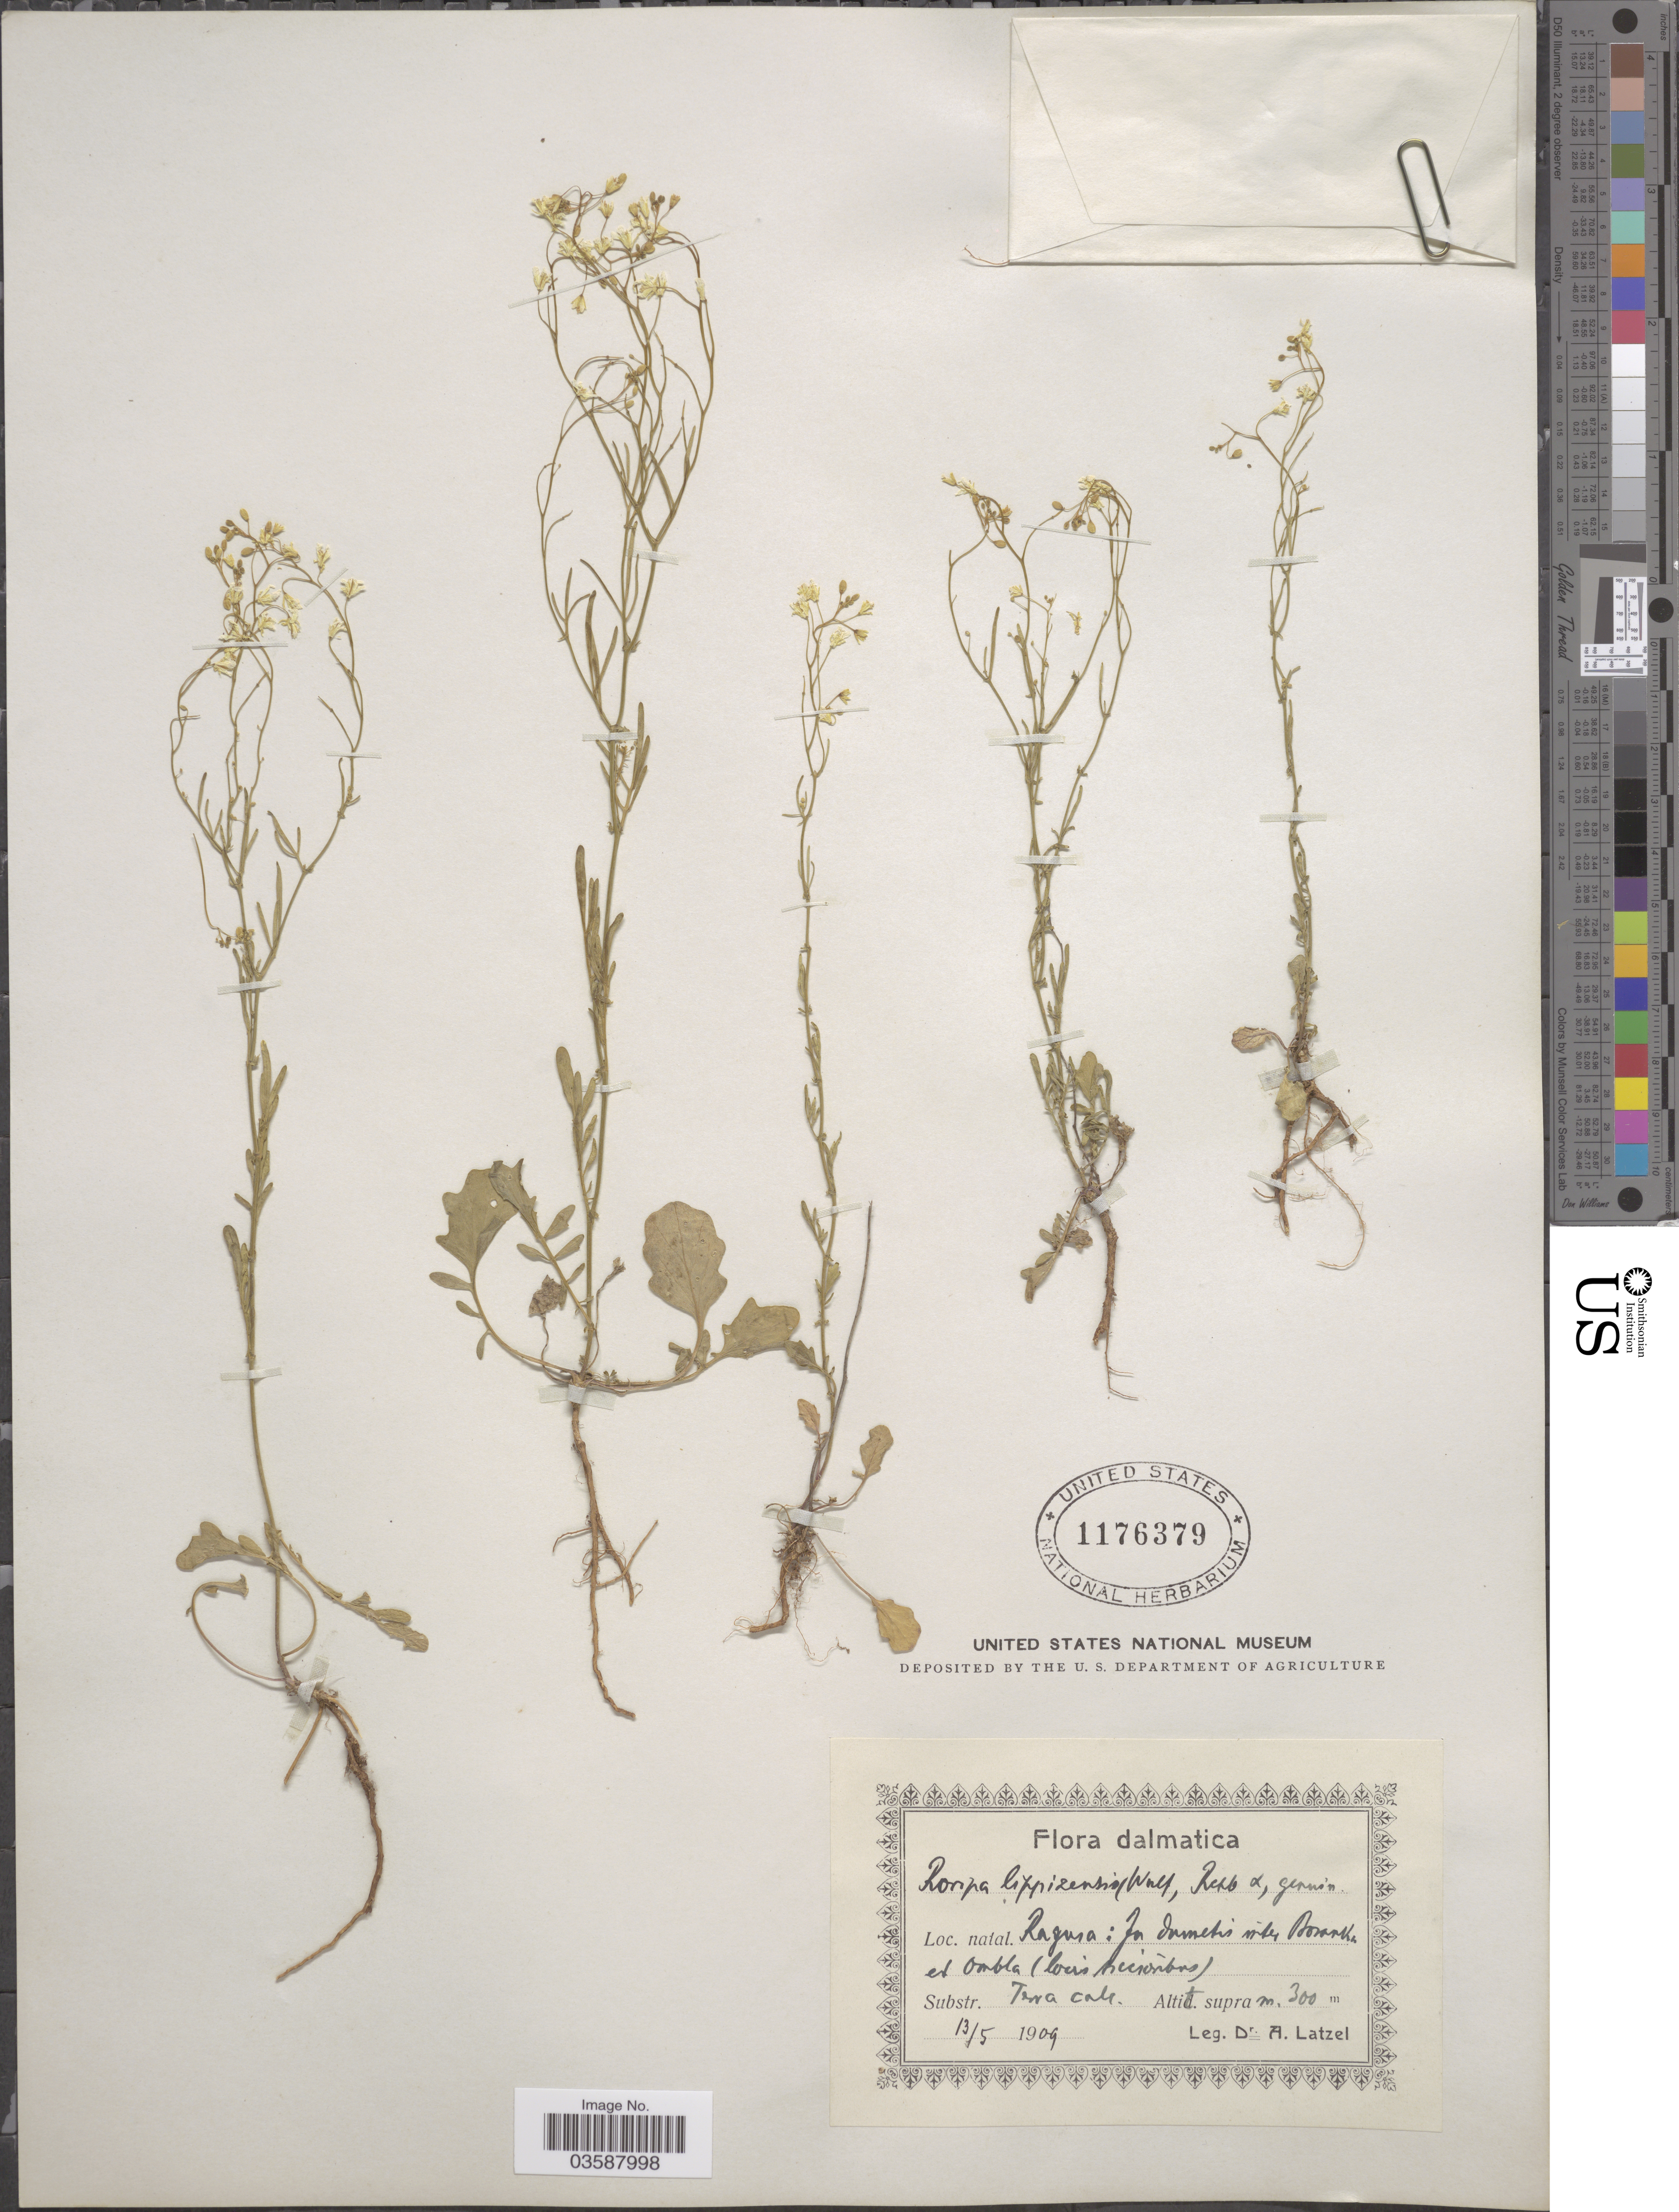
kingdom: Plantae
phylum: Tracheophyta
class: Magnoliopsida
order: Brassicales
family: Brassicaceae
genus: Rorippa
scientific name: Rorippa lippizensis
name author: (Wulfen) Rchb.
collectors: A. Latzel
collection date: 1909-05-13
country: Croatia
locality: Dalmatica. Natal. Ragusa: In dumetis inter Bosartha et Ombla. Substr. Terra calc. [interpreted]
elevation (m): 300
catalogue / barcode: US 1176379